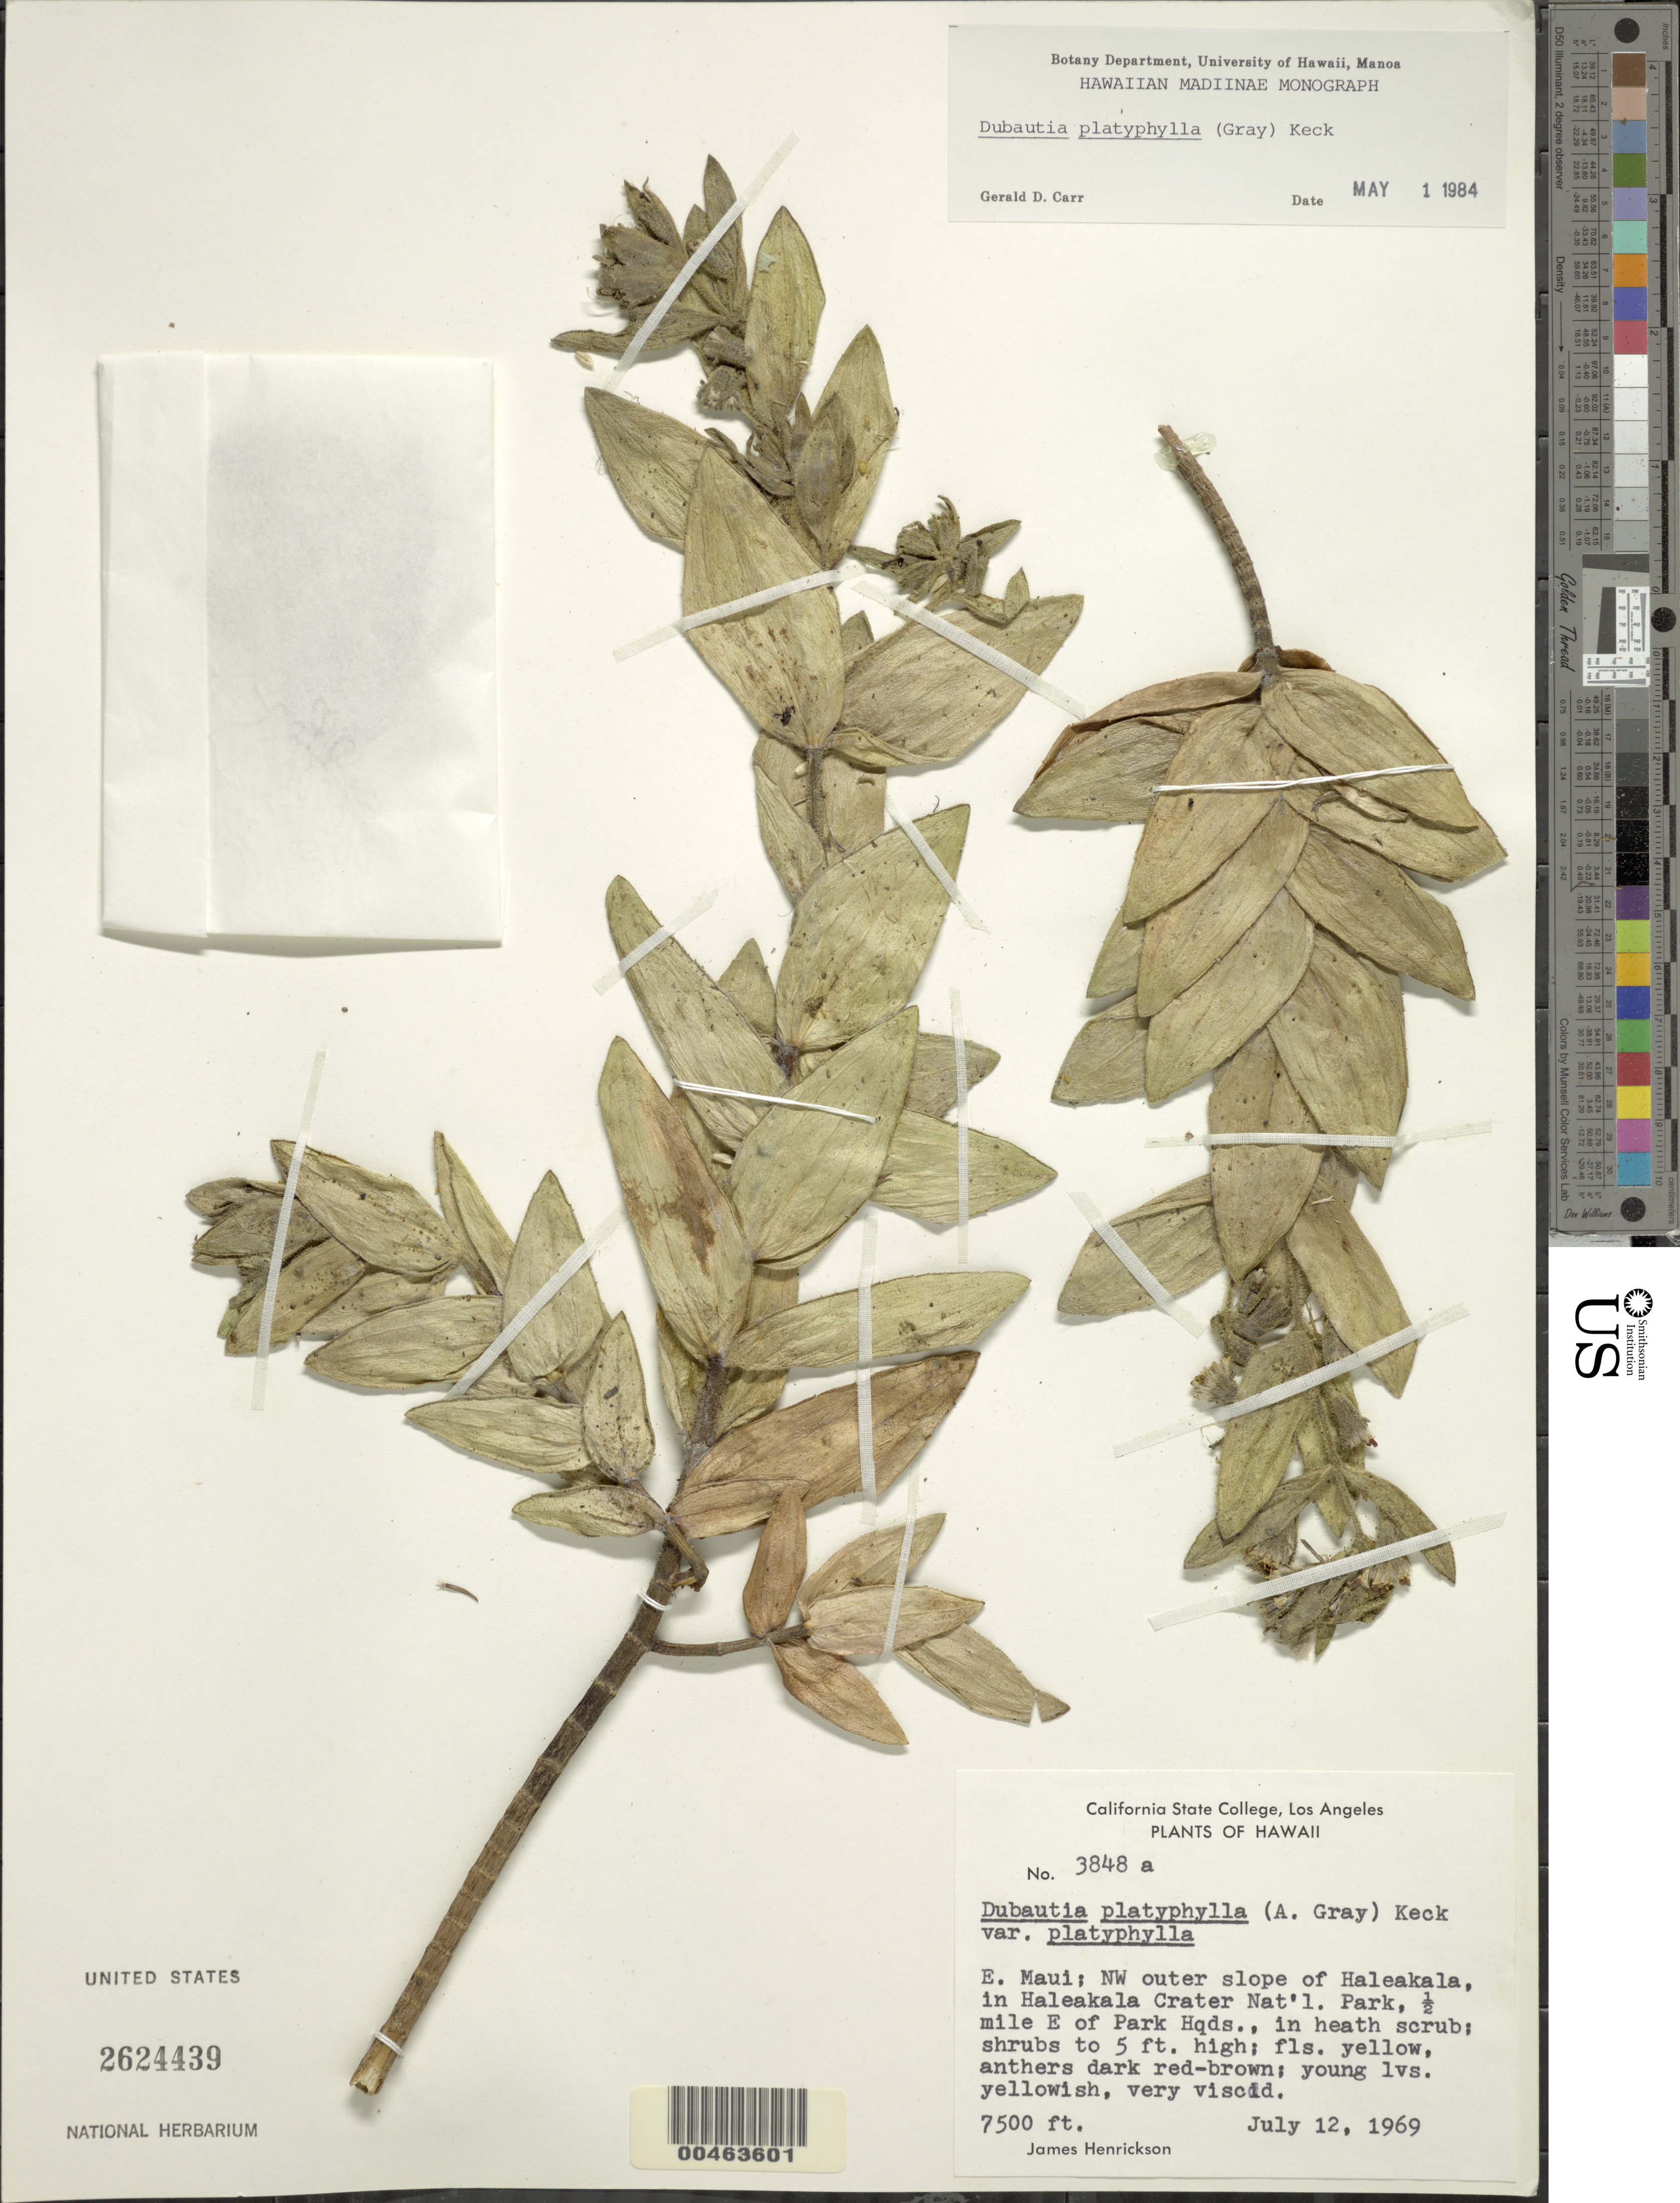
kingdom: Plantae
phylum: Tracheophyta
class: Magnoliopsida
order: Asterales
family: Asteraceae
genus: Dubautia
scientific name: Dubautia platyphylla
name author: (A. Gray) D.D. Keck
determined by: Carr, G. D.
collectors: J. S. Henrickson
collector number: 3848a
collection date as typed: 12 Jul 1969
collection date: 1969-07-12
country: United States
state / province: Hawaii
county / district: Maui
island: Maui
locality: E. Maui; NW outer slope of Haleakala, in Haleakala Crater Nat'l Park, 0.5 mile E of Park Hqds.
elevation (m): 2286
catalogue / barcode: US 2624439